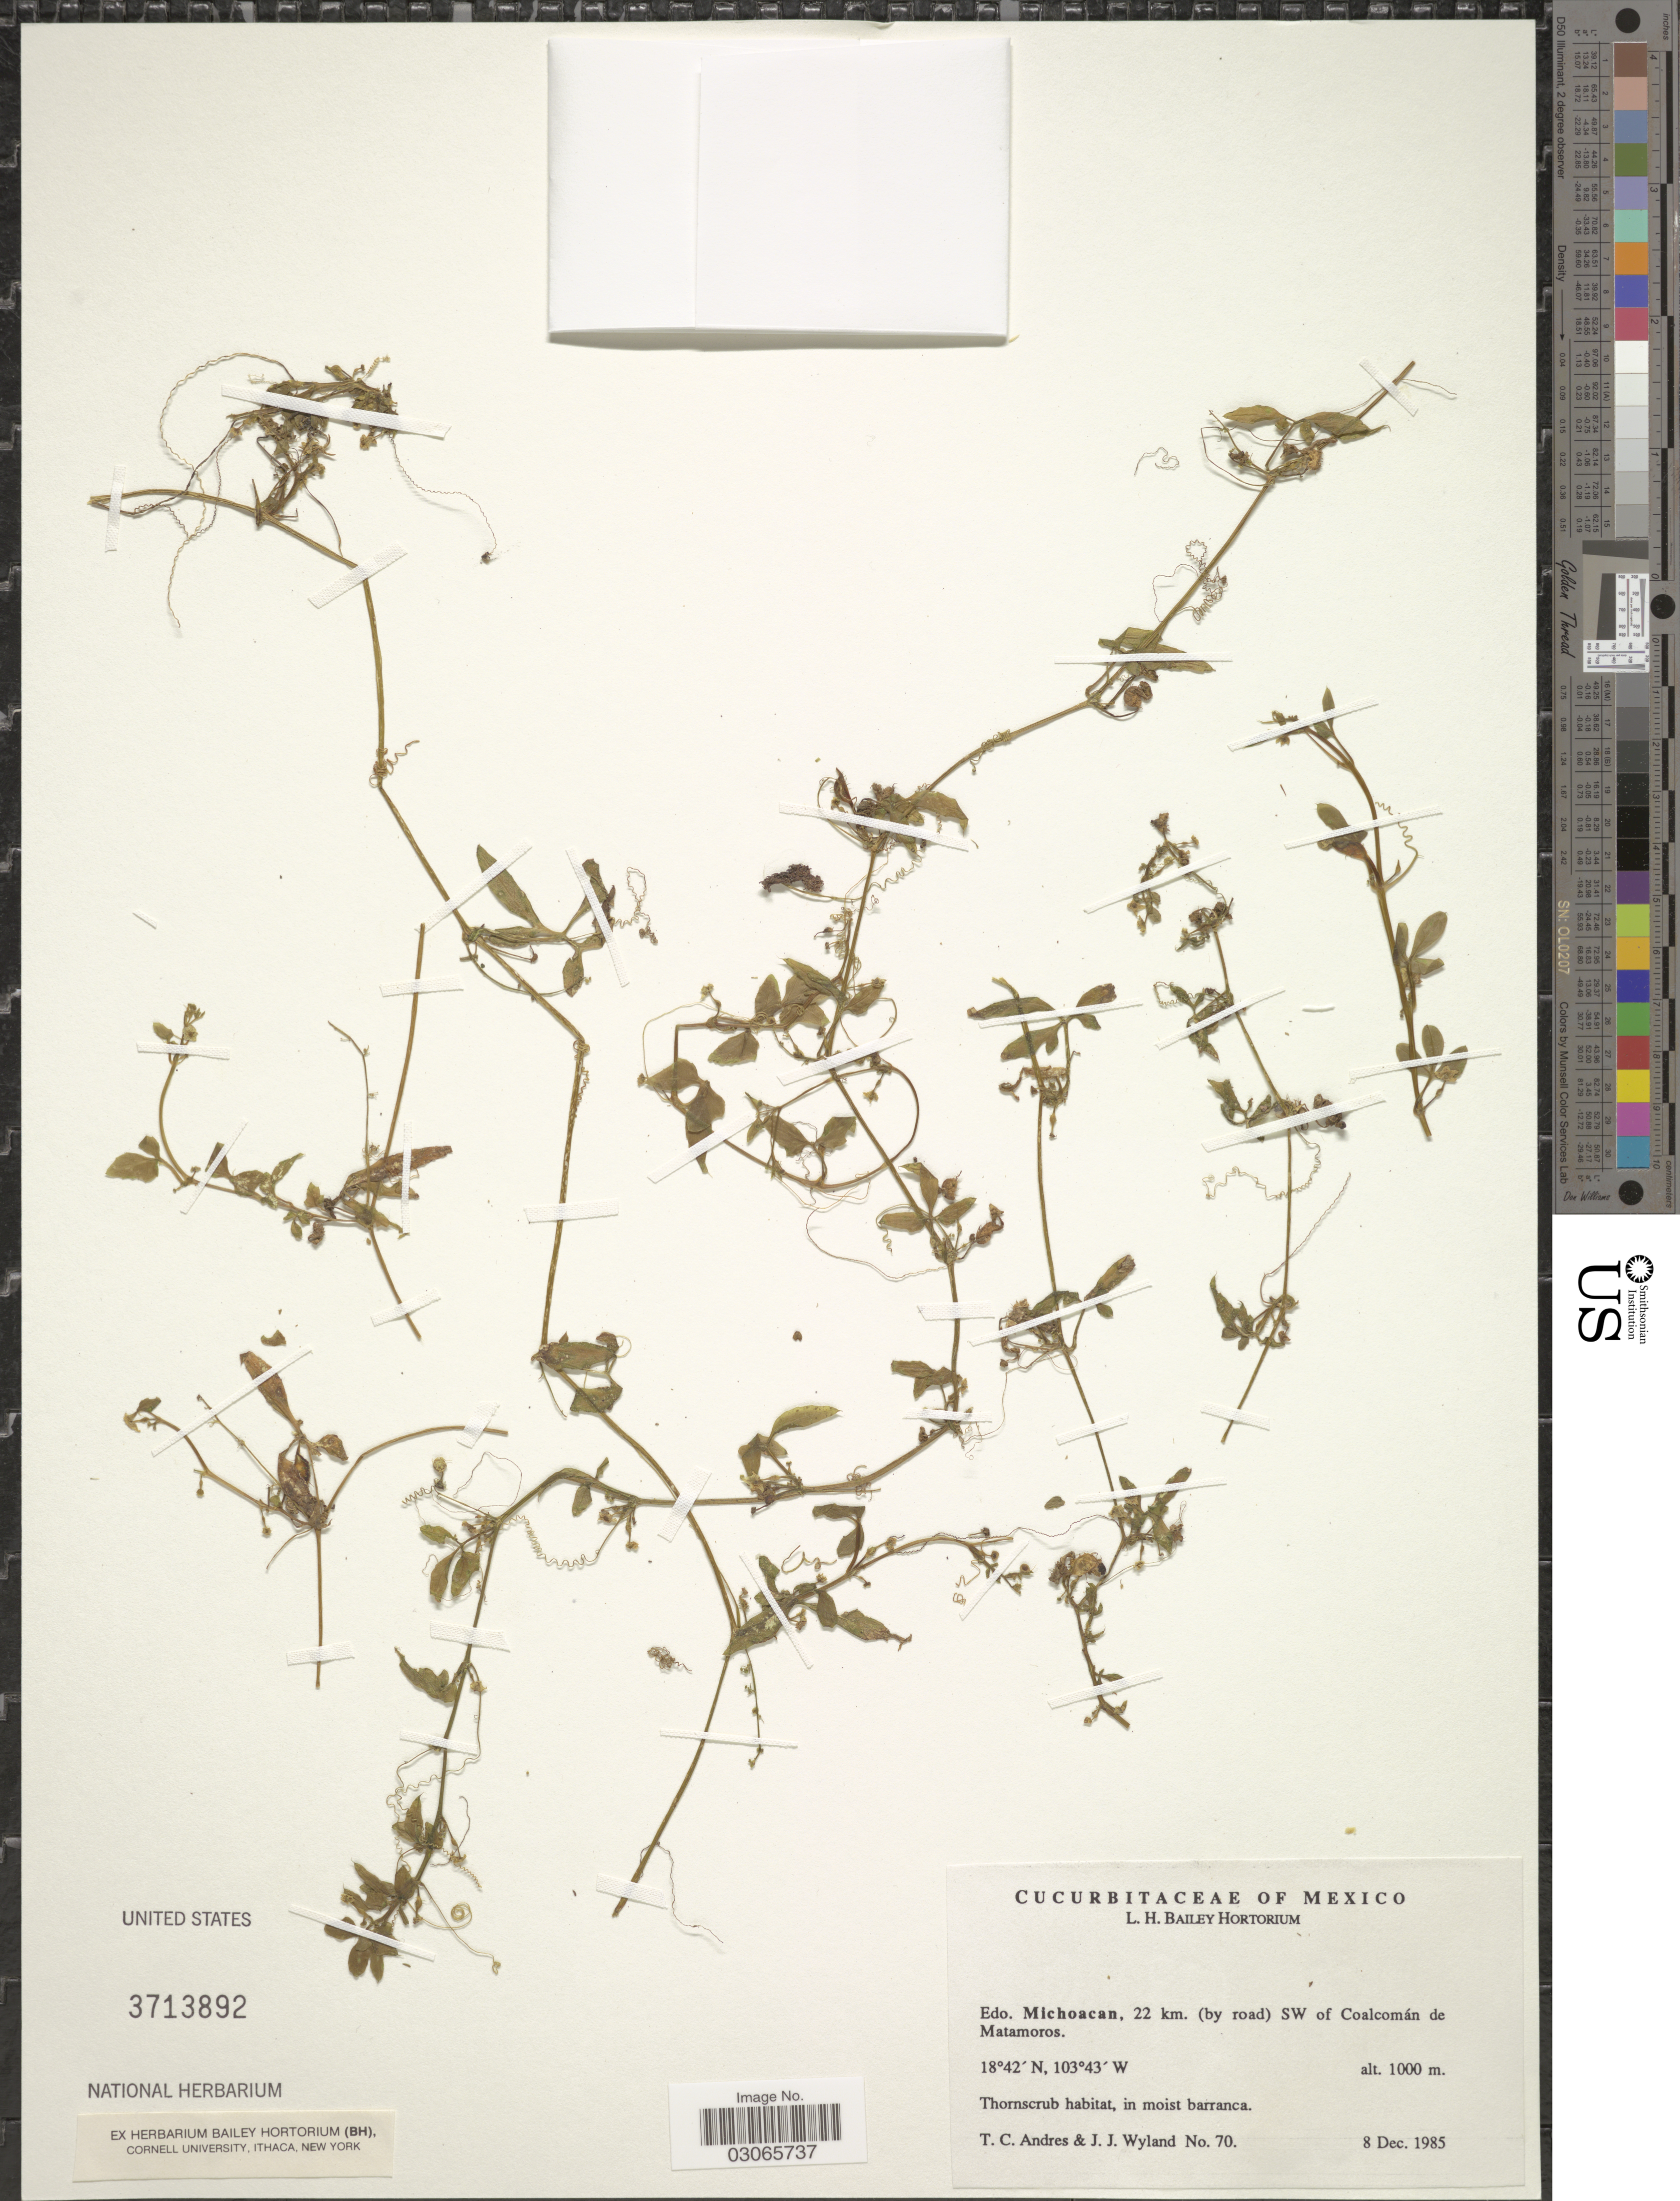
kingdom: Plantae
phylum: Tracheophyta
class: Magnoliopsida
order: Cucurbitales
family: Cucurbitaceae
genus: Cyclanthera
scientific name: Cyclanthera sp.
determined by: Nee, M.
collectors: T. C. Andres & J. J. Wyland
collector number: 70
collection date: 1985-12-08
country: Mexico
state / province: Michoacán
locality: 22 km. (by road) SW of Coalcomán de Matamoros.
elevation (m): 1000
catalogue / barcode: US 3713892